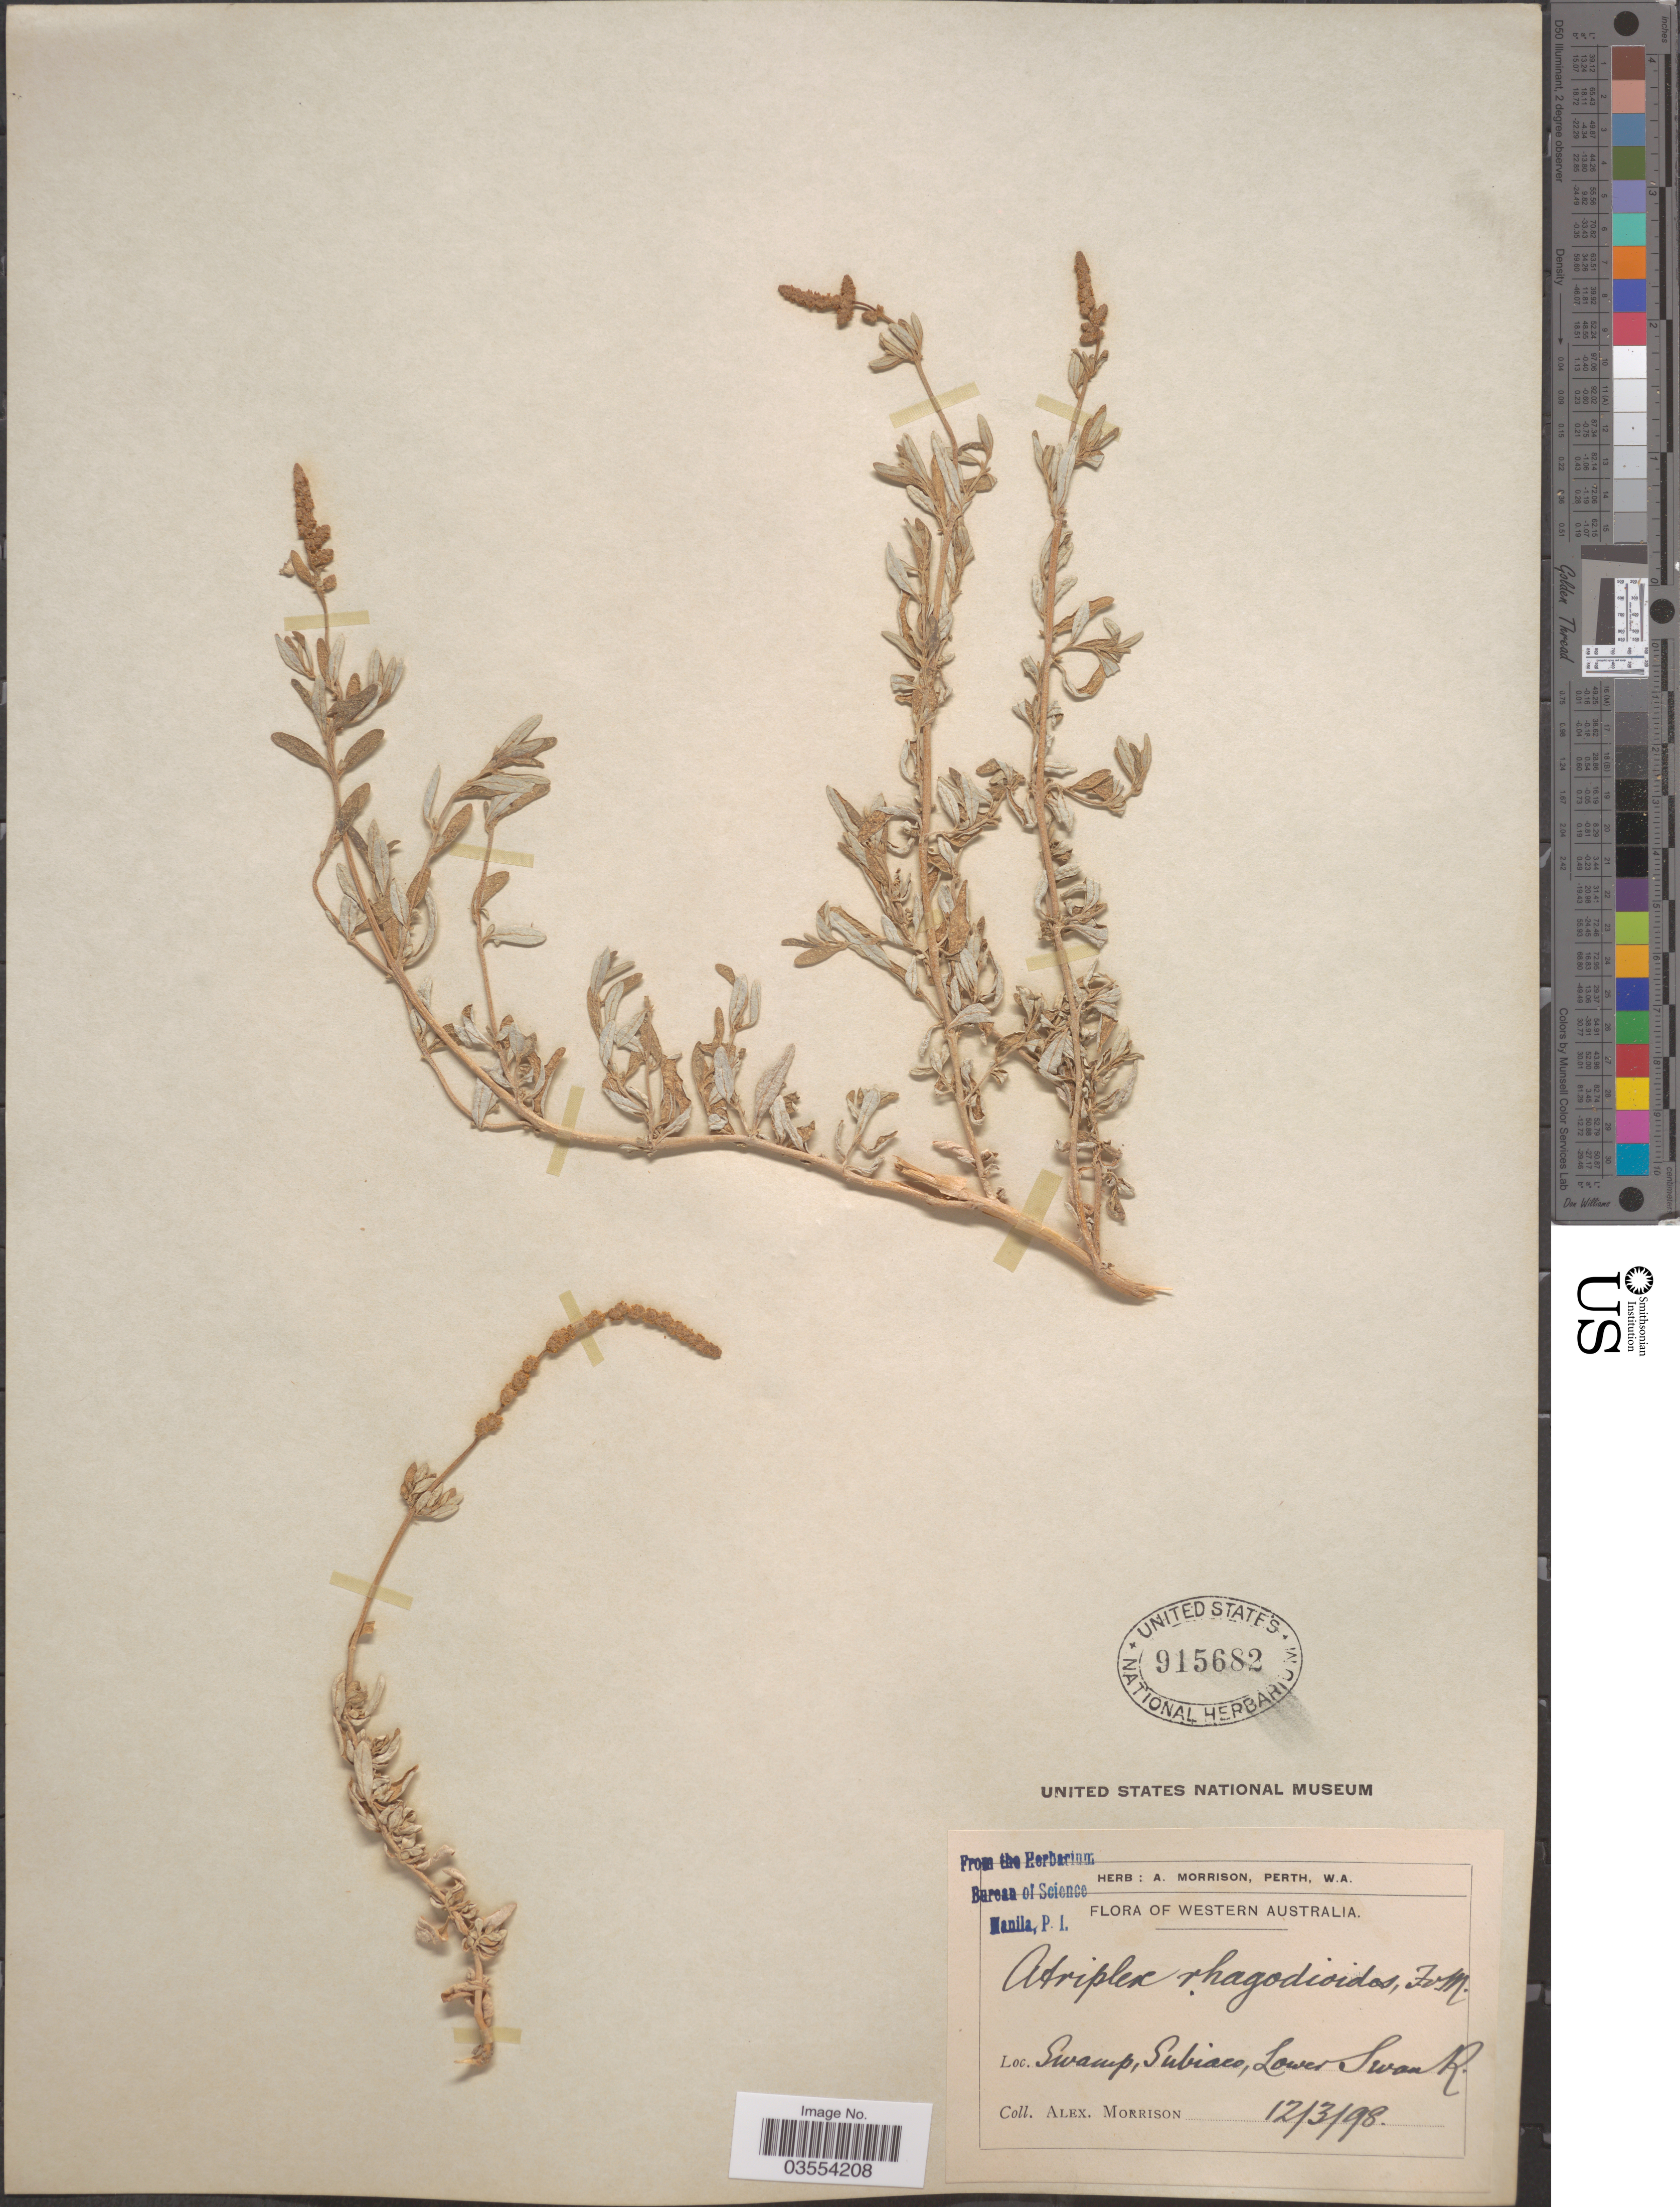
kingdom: Plantae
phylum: Tracheophyta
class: Magnoliopsida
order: Caryophyllales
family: Amaranthaceae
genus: Atriplex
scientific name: Atriplex cinerea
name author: Poir.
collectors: A. Morrison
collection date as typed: Transcribed d/m/y: 12/3/98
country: Australia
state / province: Western Australia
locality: Swamp, Subiaco, Lower Swan R.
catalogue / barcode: US 915682